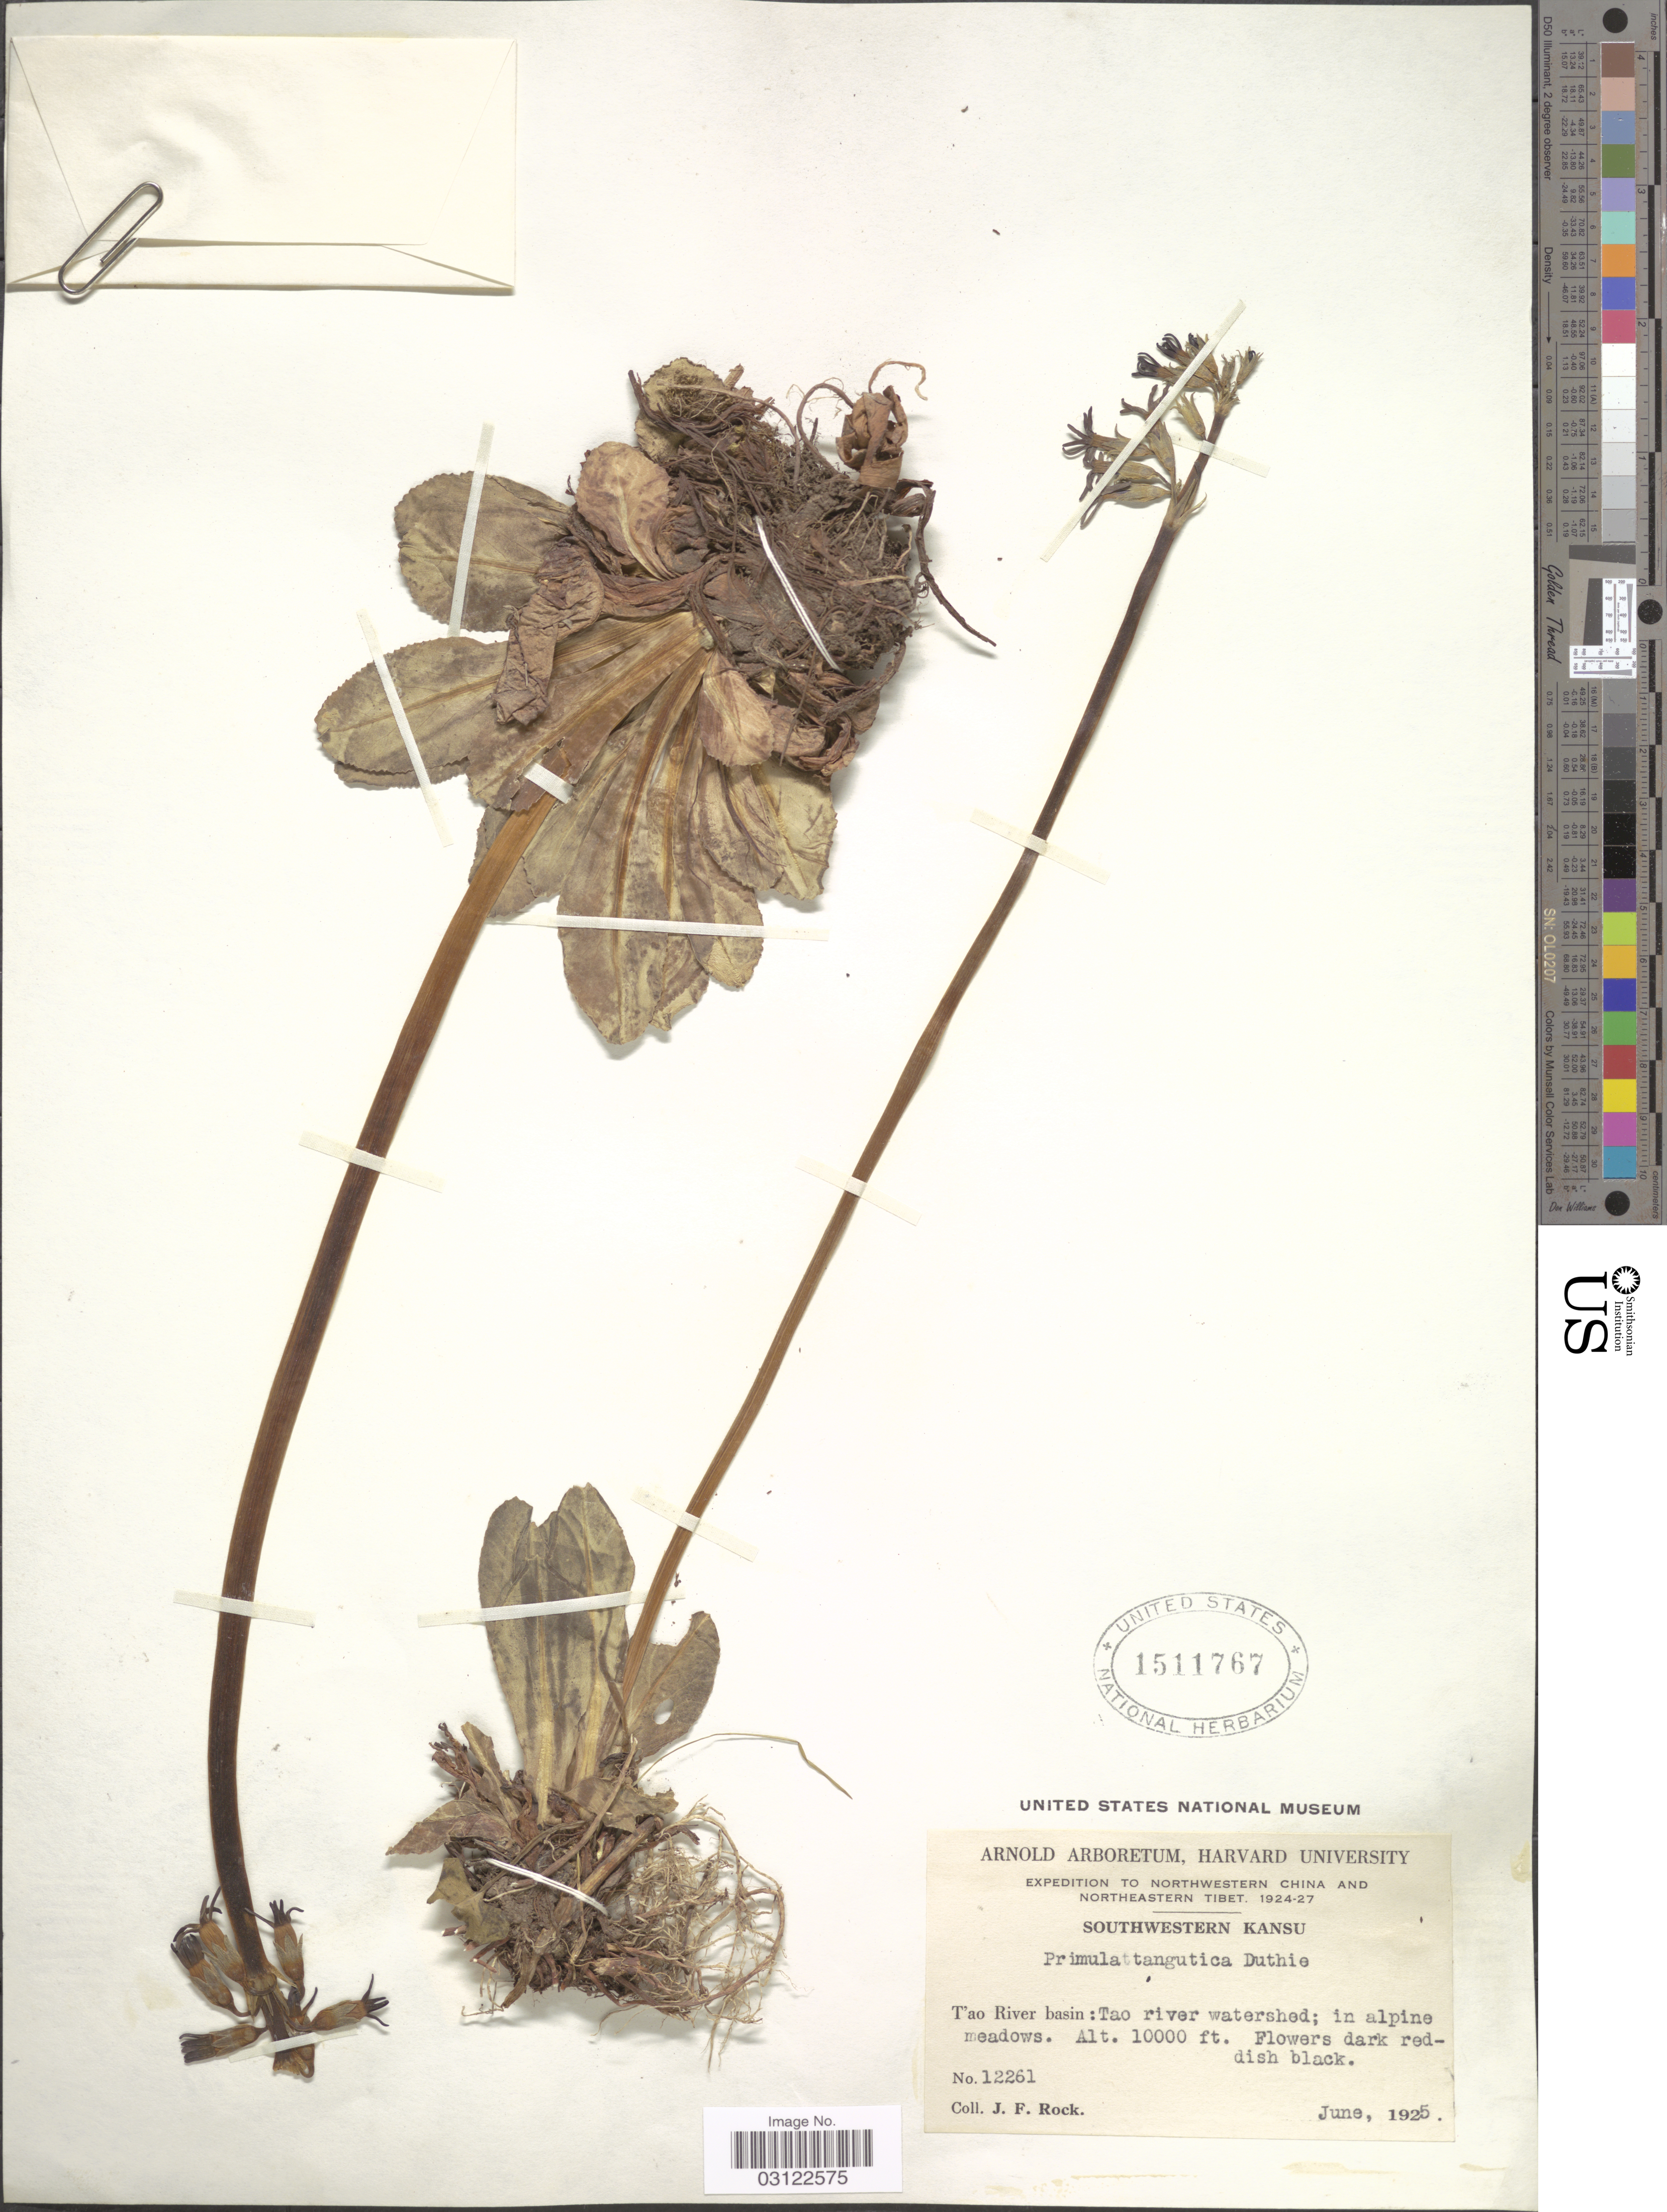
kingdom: Plantae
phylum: Tracheophyta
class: Magnoliopsida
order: Ericales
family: Primulaceae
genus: Primula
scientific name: Primula tangutica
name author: Duthie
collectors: J. Rock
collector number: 12261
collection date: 1925-06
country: China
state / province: Gansu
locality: Northwestern China and Northeastern Tibet. Southwestern Kansu. T'ao River basin: Tao river watershed; in alpine meadows.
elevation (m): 3048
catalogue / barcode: US 1511767